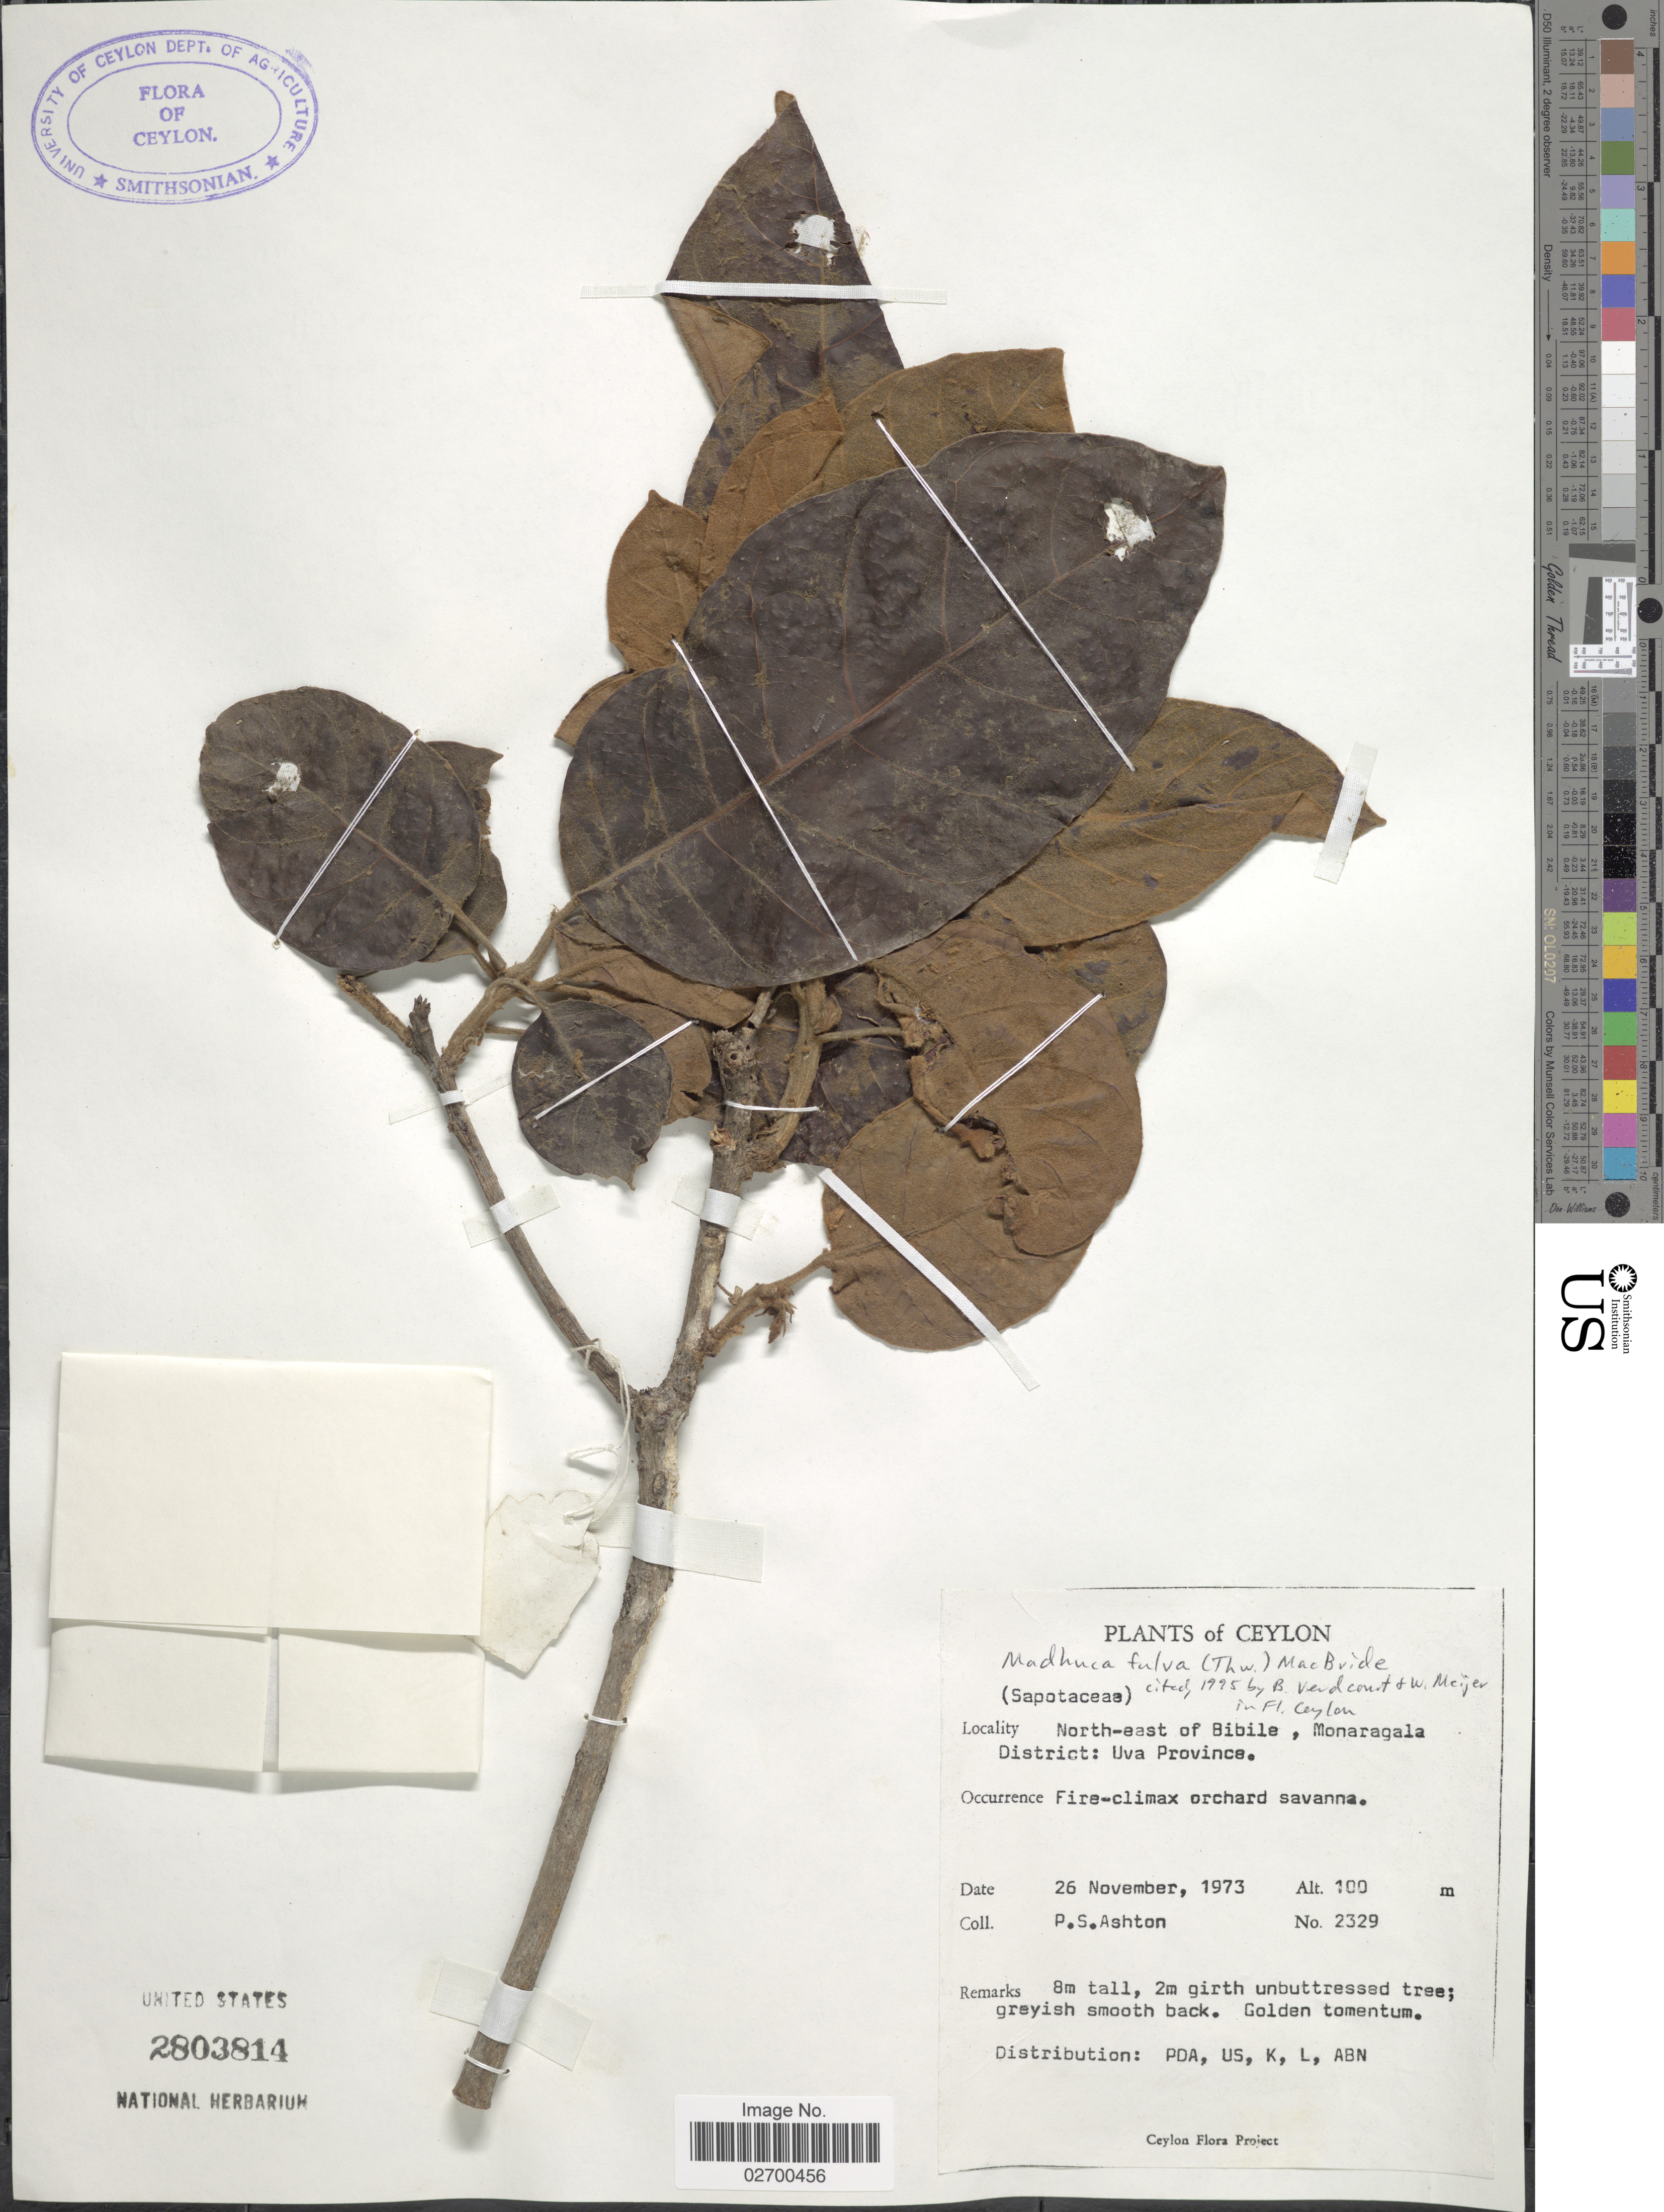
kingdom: Plantae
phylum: Tracheophyta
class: Magnoliopsida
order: Ericales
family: Sapotaceae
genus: Madhuca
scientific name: Madhuca fulva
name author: (Thwaites) J.F. Macbr.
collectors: P. S. Ashton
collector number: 2329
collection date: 1973-11-26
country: Sri Lanka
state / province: Uva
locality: Ceylon. North-east of Bibile, Monaragala District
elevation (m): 100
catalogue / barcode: US 2803814